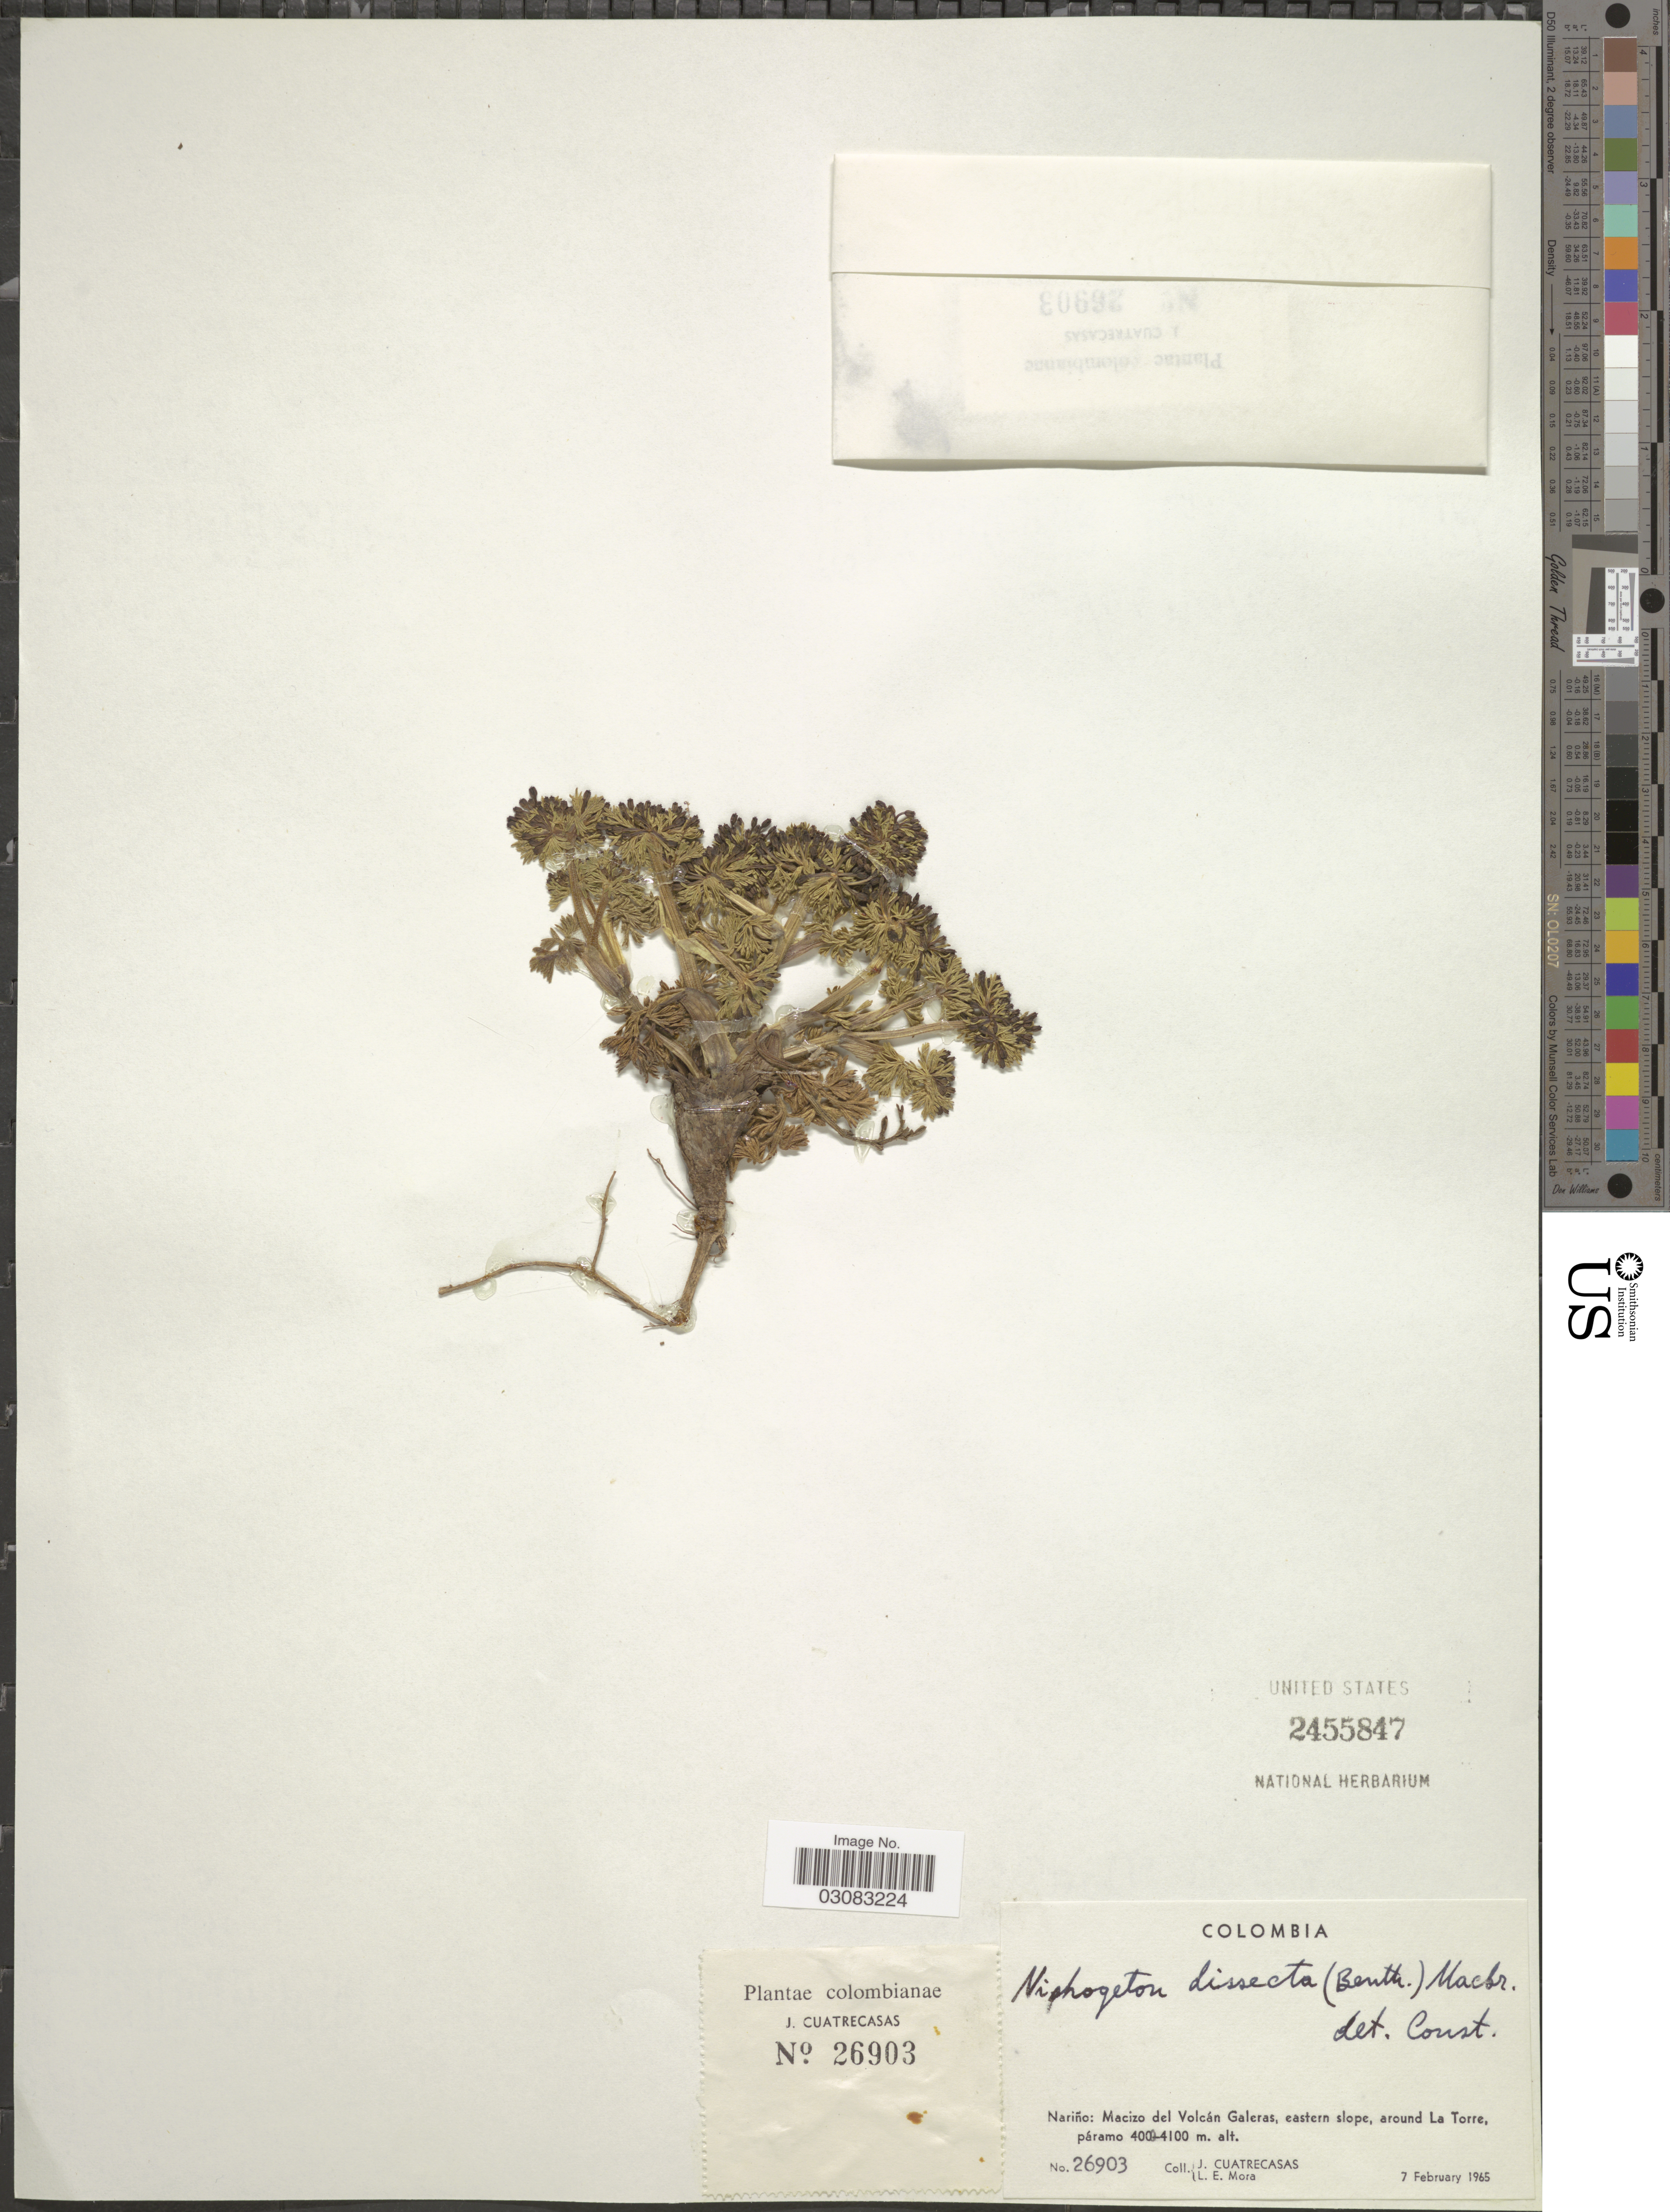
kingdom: Plantae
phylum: Tracheophyta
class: Magnoliopsida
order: Apiales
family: Apiaceae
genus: Niphogeton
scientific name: Niphogeton dissecta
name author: (Benth.) J.F. Macbr.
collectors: J. Cuatrecasas & L. Mora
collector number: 26903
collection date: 1965-02-07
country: Colombia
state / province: Nariño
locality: Macizo del Volcán Galeras, eastern slope, around La Torre, páramo.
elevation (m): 4000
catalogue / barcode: US 2455847